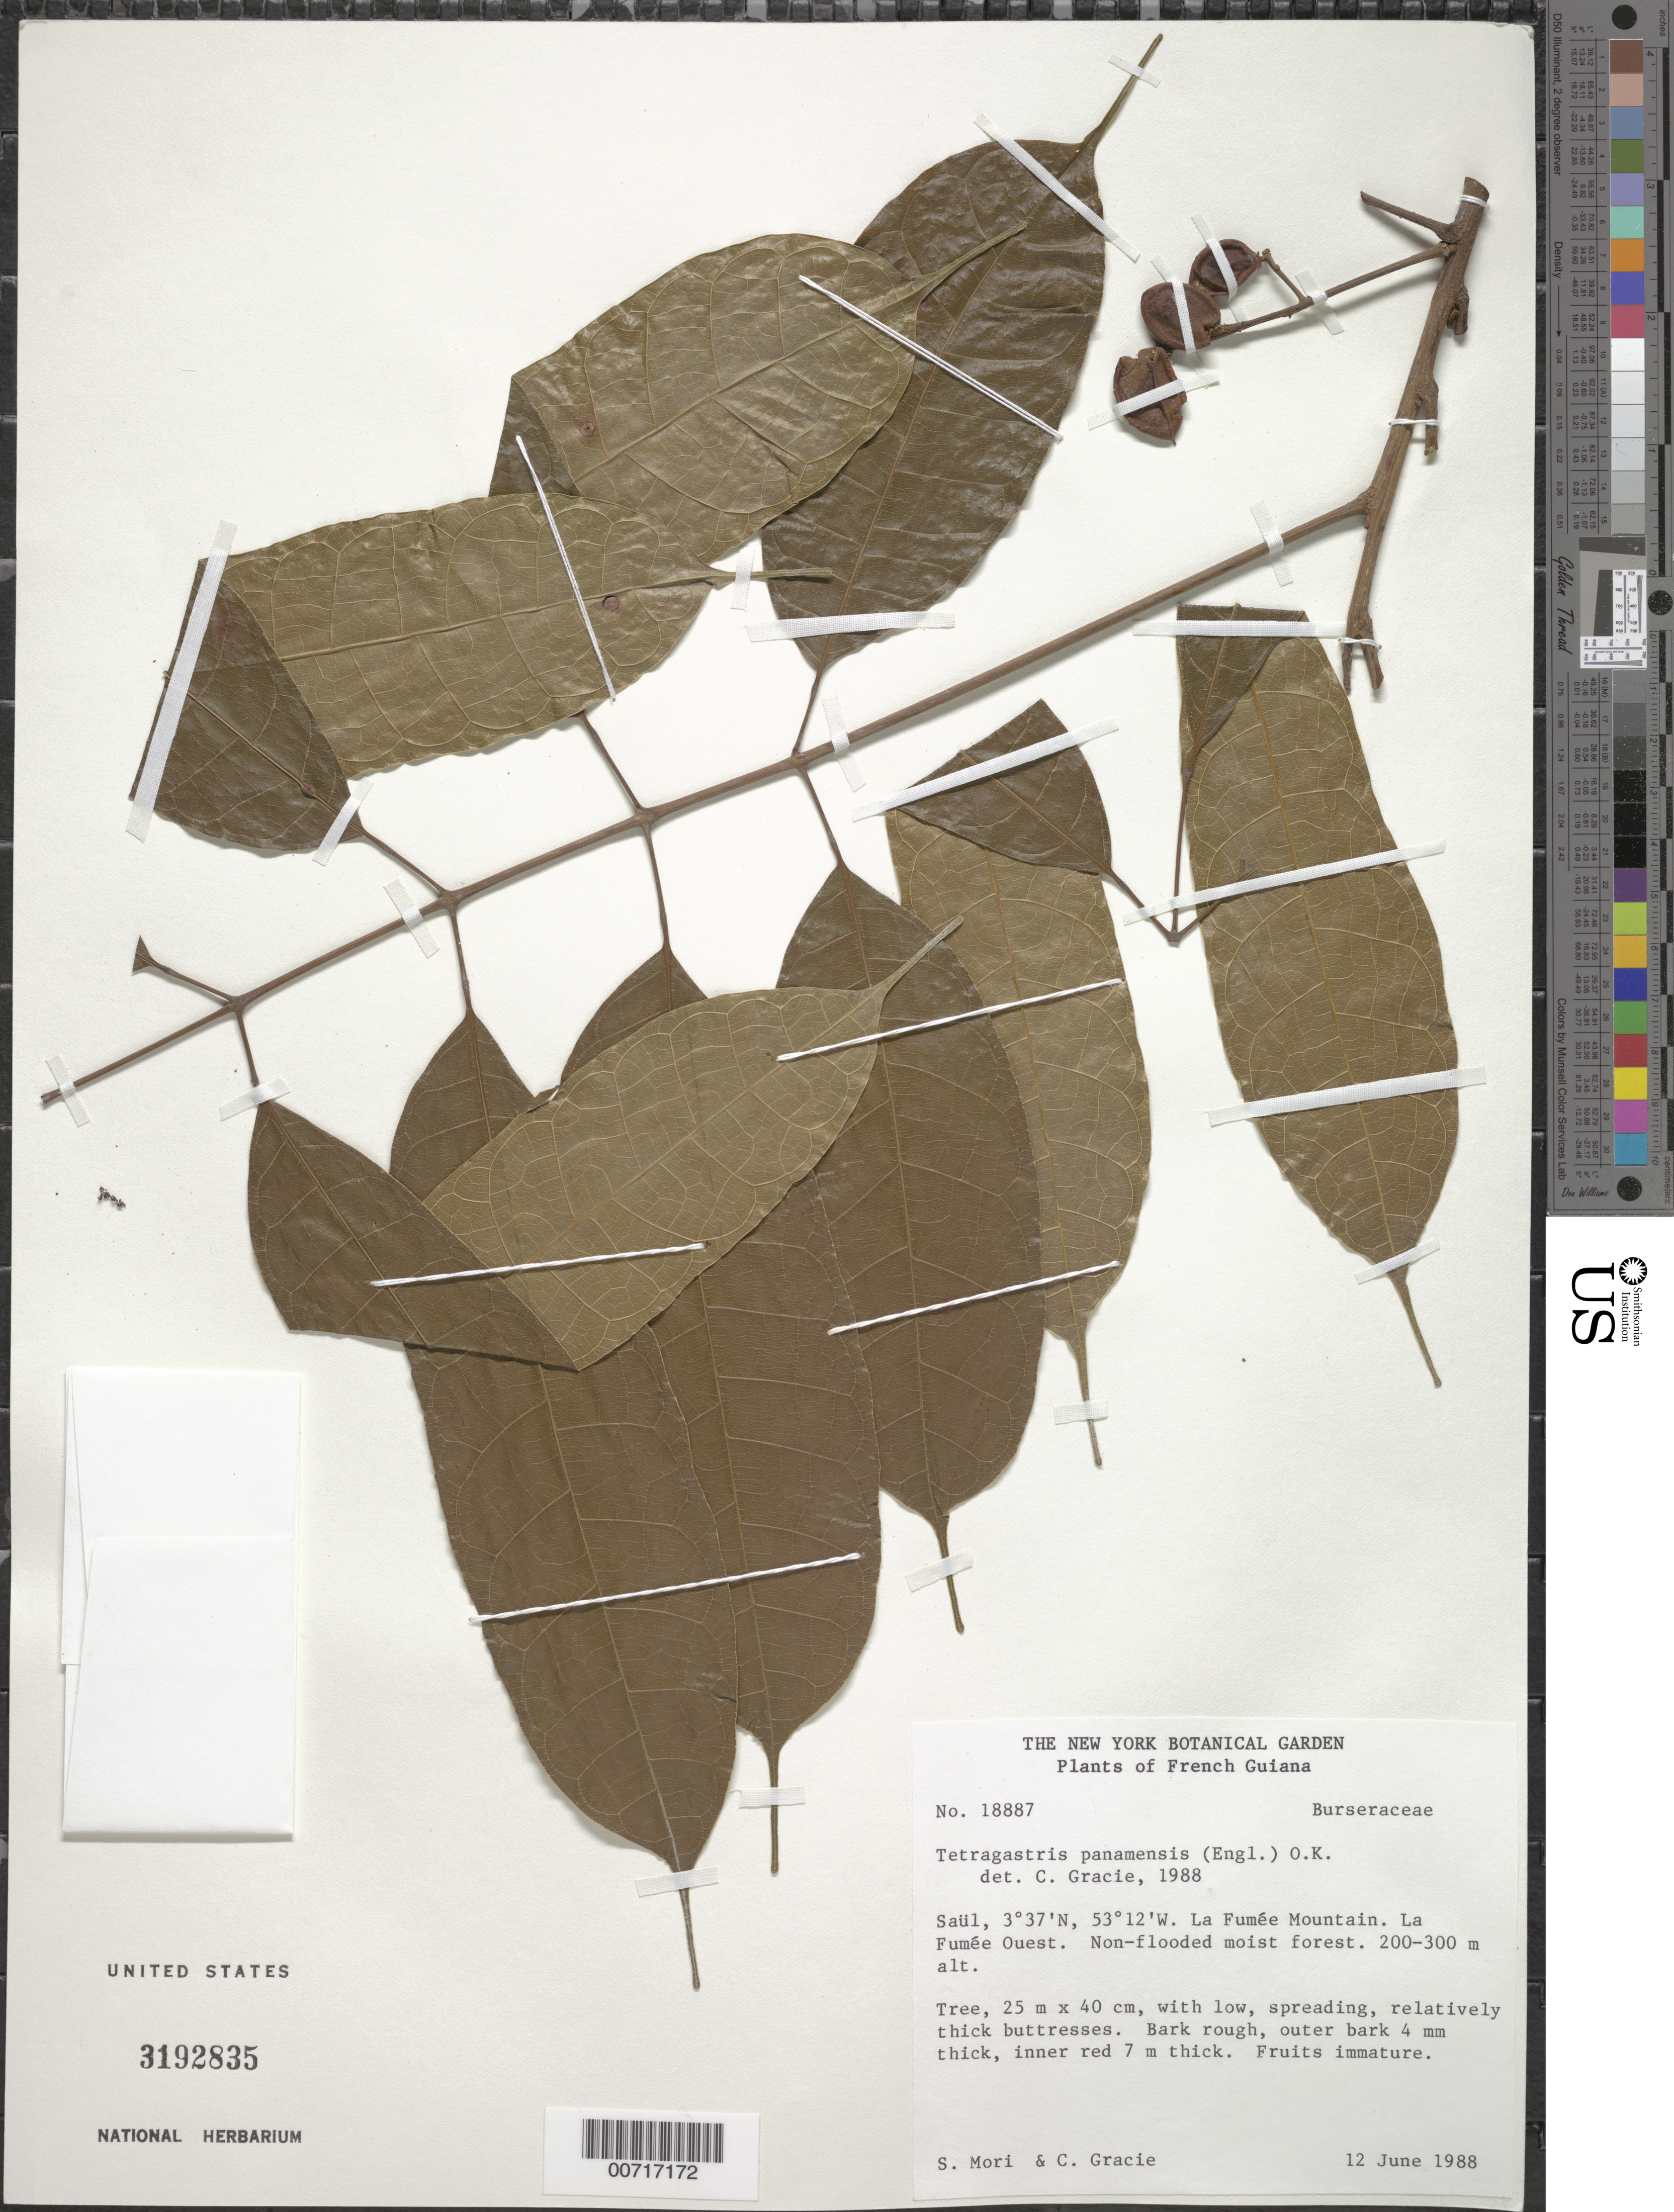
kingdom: Plantae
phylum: Tracheophyta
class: Magnoliopsida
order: Sapindales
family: Burseraceae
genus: Protium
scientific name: Protium stevensonii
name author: (Standl.) Daly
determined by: Daly, Douglas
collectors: S. Mori & C. A. Gracie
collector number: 18887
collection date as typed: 12-Jun-88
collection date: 1988-06-12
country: French Guiana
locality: Saül, La Fumée Mountain Trail, La Fumée Ouest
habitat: Non-flooded moist forest.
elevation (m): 200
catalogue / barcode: US 3192835